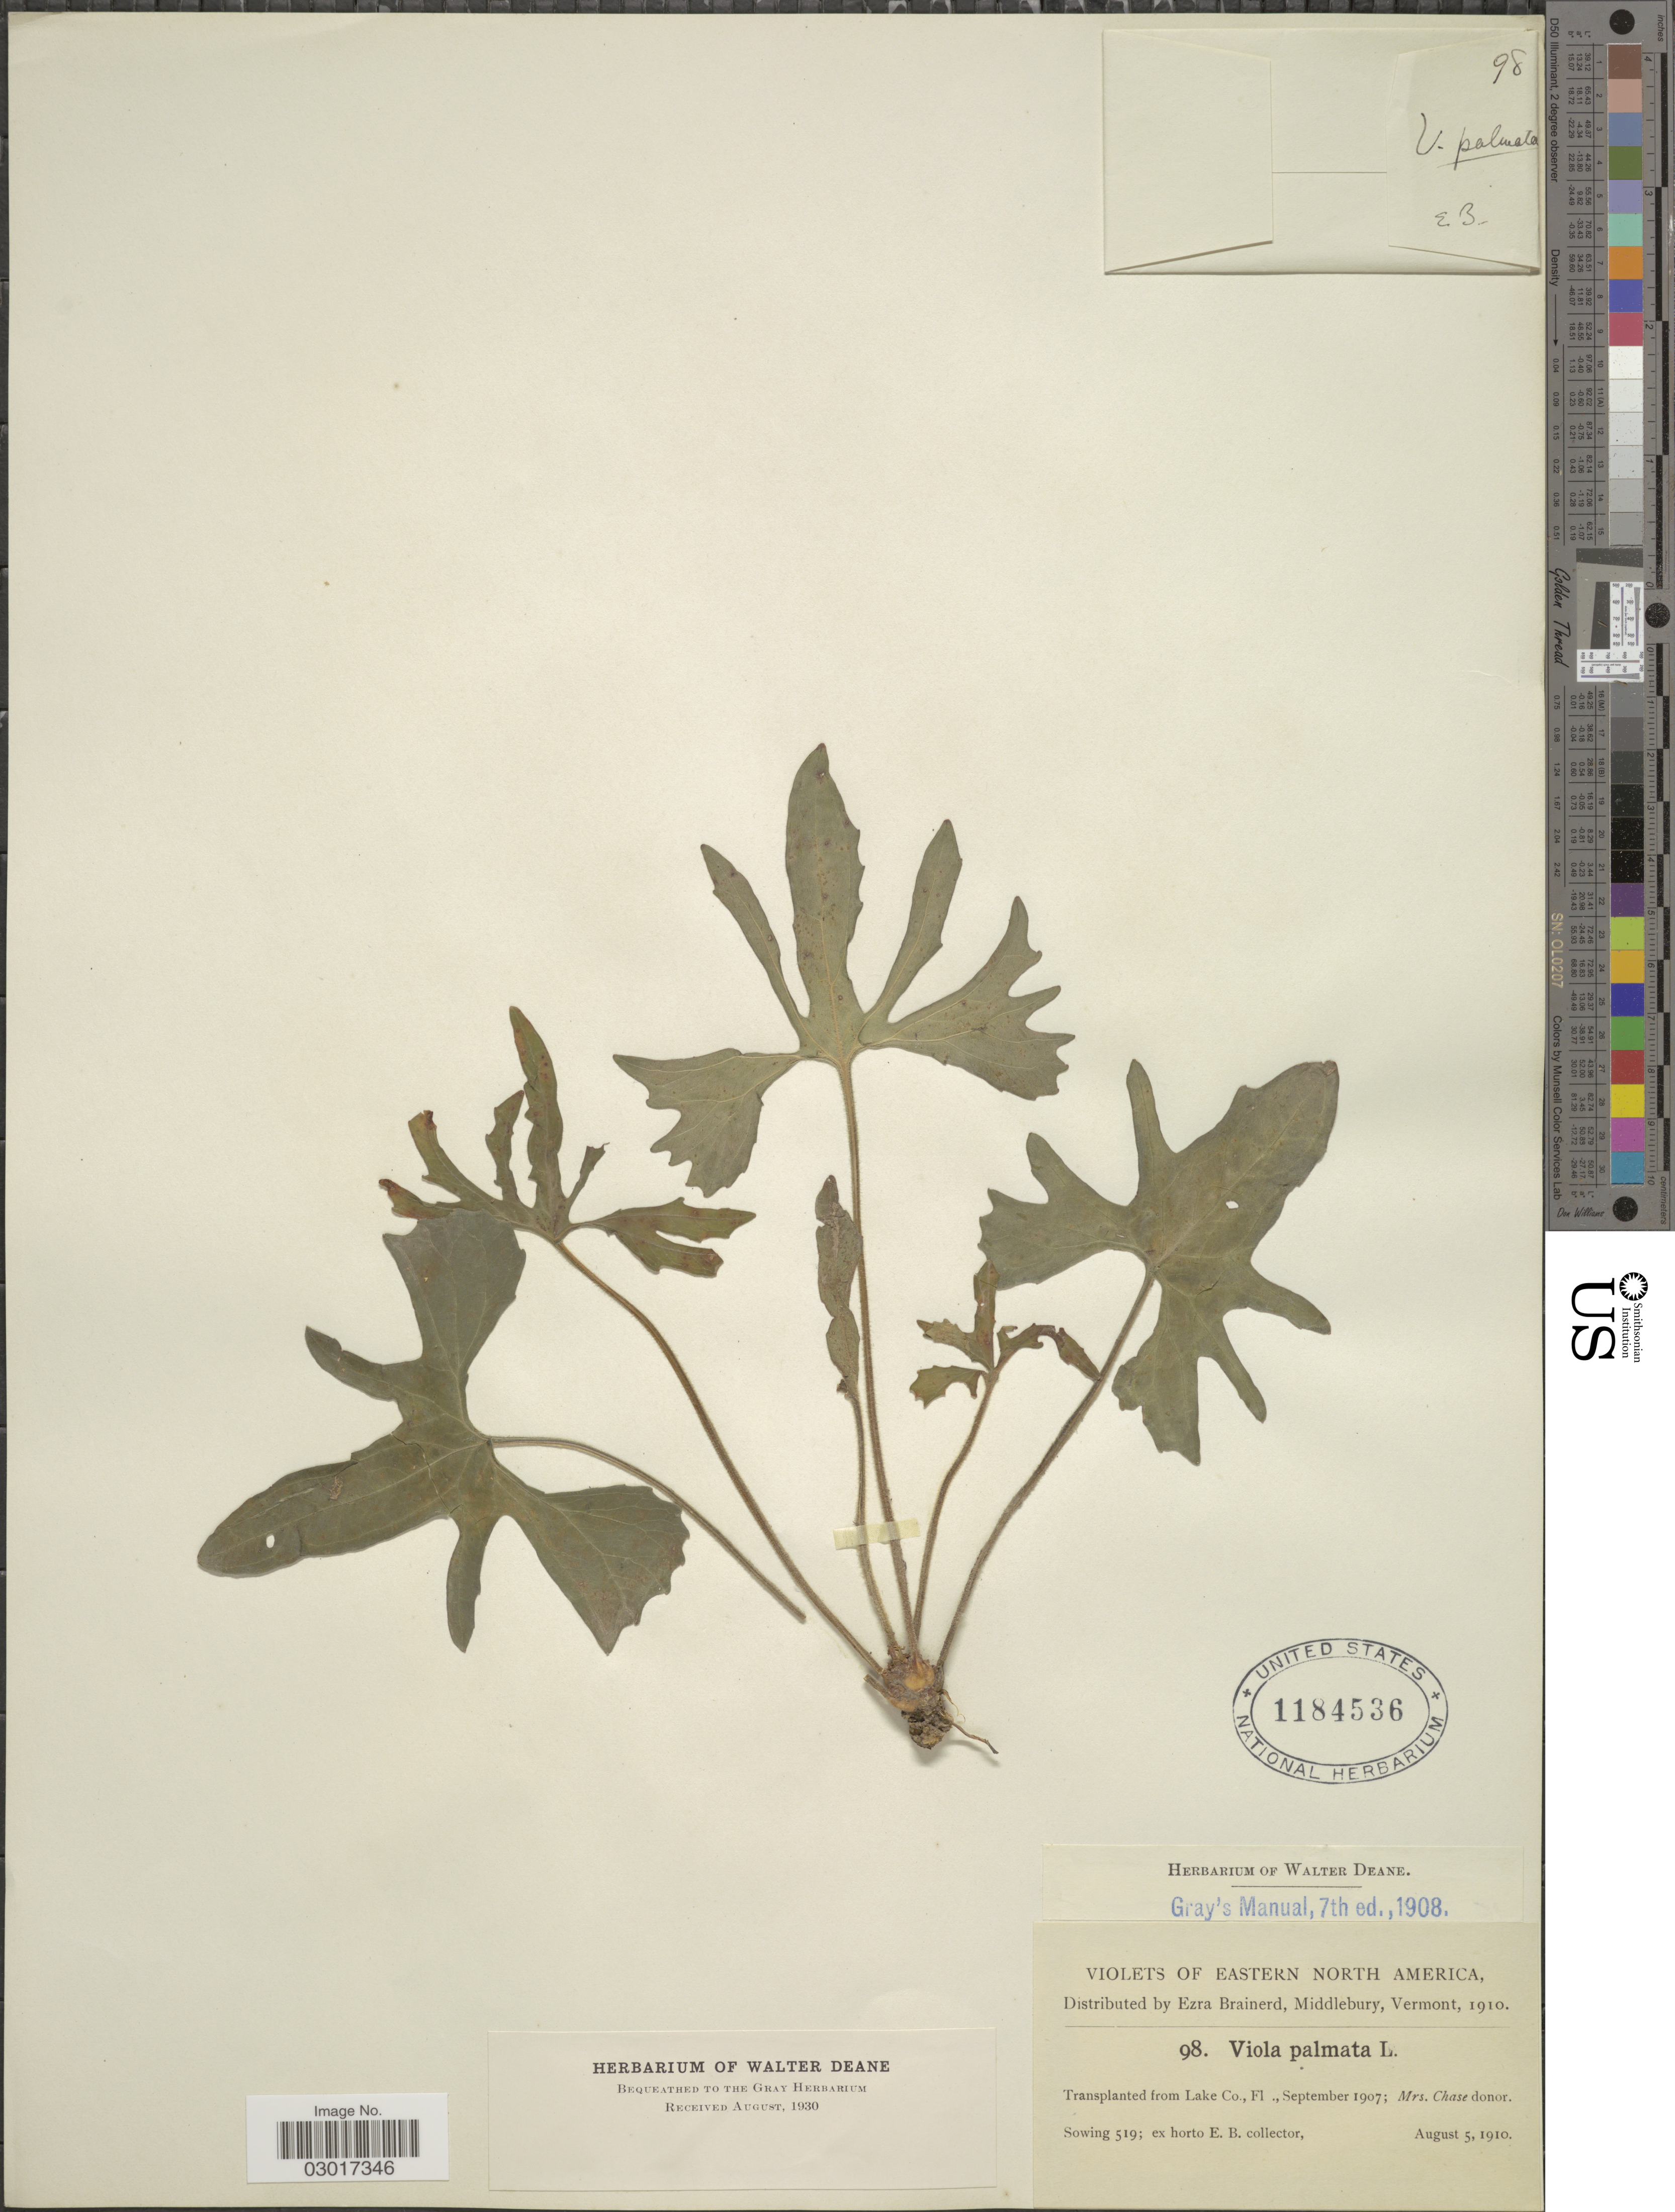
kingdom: Plantae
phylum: Tracheophyta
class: Magnoliopsida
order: Malpighiales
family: Violaceae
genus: Viola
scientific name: Viola triloba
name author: Schwein.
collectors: ex herb. Ezra Brainerd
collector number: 98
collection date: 1910-08-05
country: United States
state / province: Florida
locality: Eastern North America. Transplanted from Lake Co., Fl.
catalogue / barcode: US 1184536